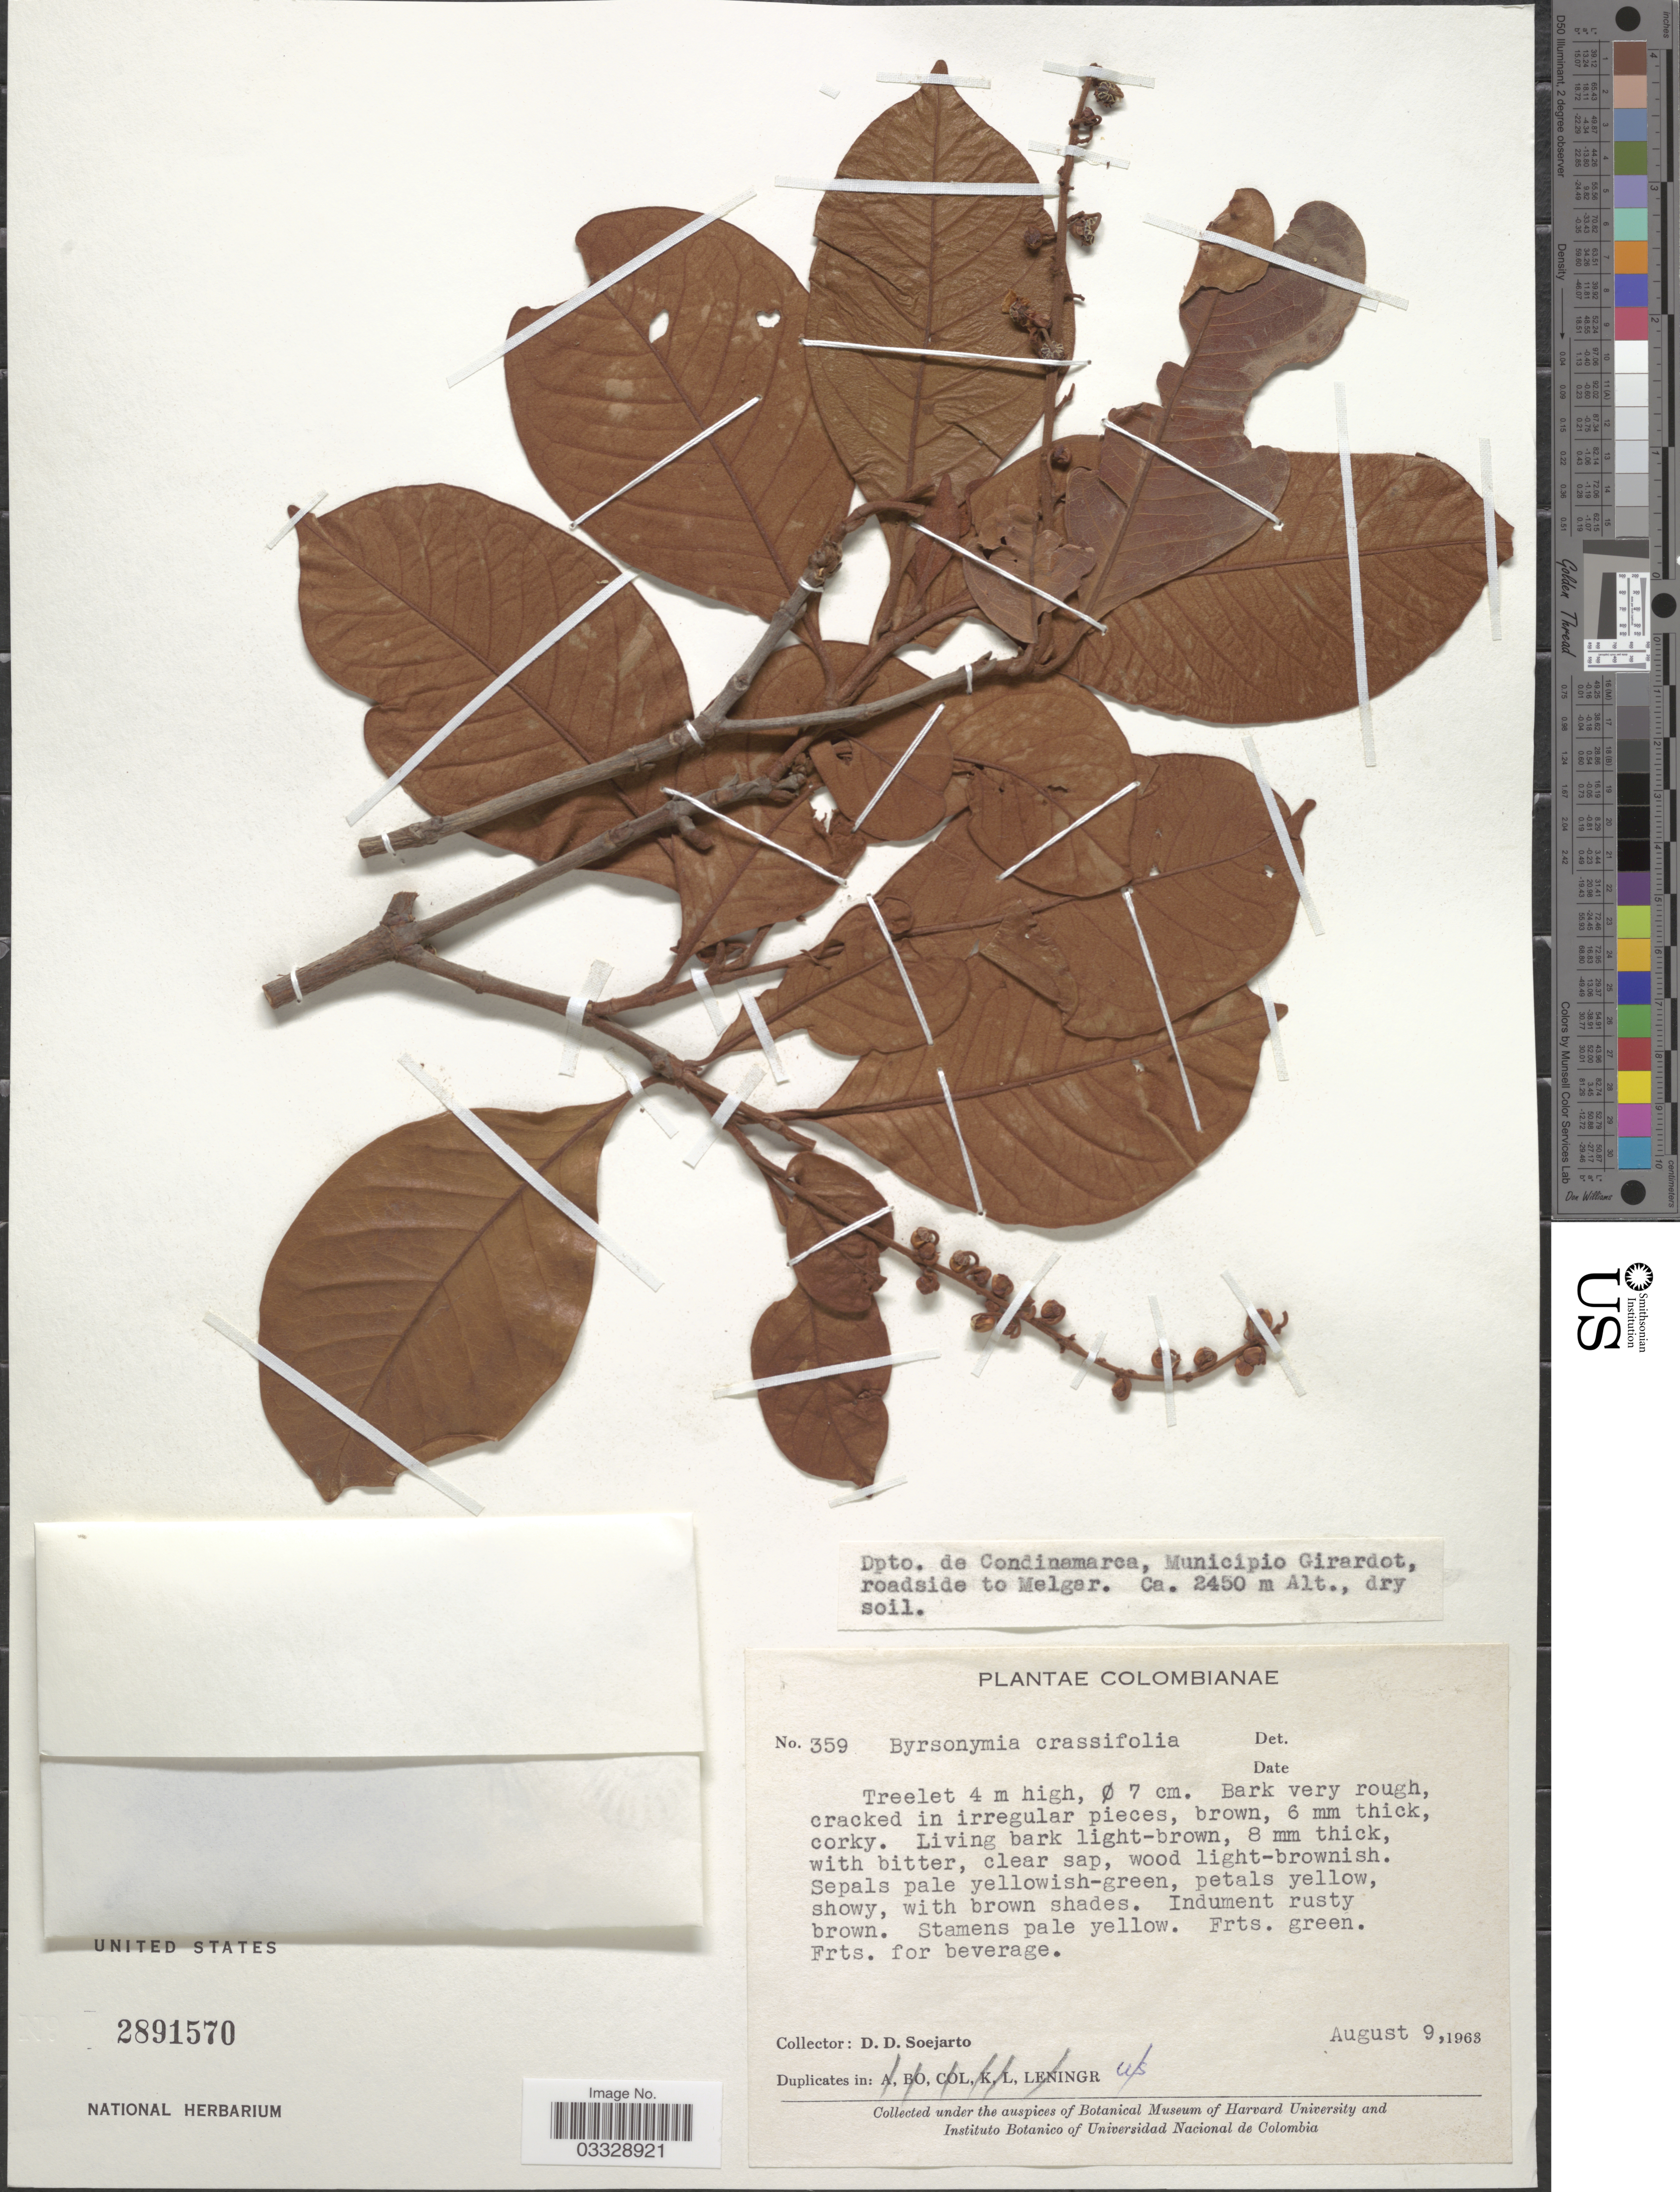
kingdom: Plantae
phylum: Tracheophyta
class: Magnoliopsida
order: Malpighiales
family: Malpighiaceae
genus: Byrsonima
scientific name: Byrsonima crassifolia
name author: (L.) Kunth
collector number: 359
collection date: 1968-08-09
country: Colombia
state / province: Cundinamarca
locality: Dpto. Condinamarca, Municipio Girardot, roadside to Melgar.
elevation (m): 2450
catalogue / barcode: US 2891570